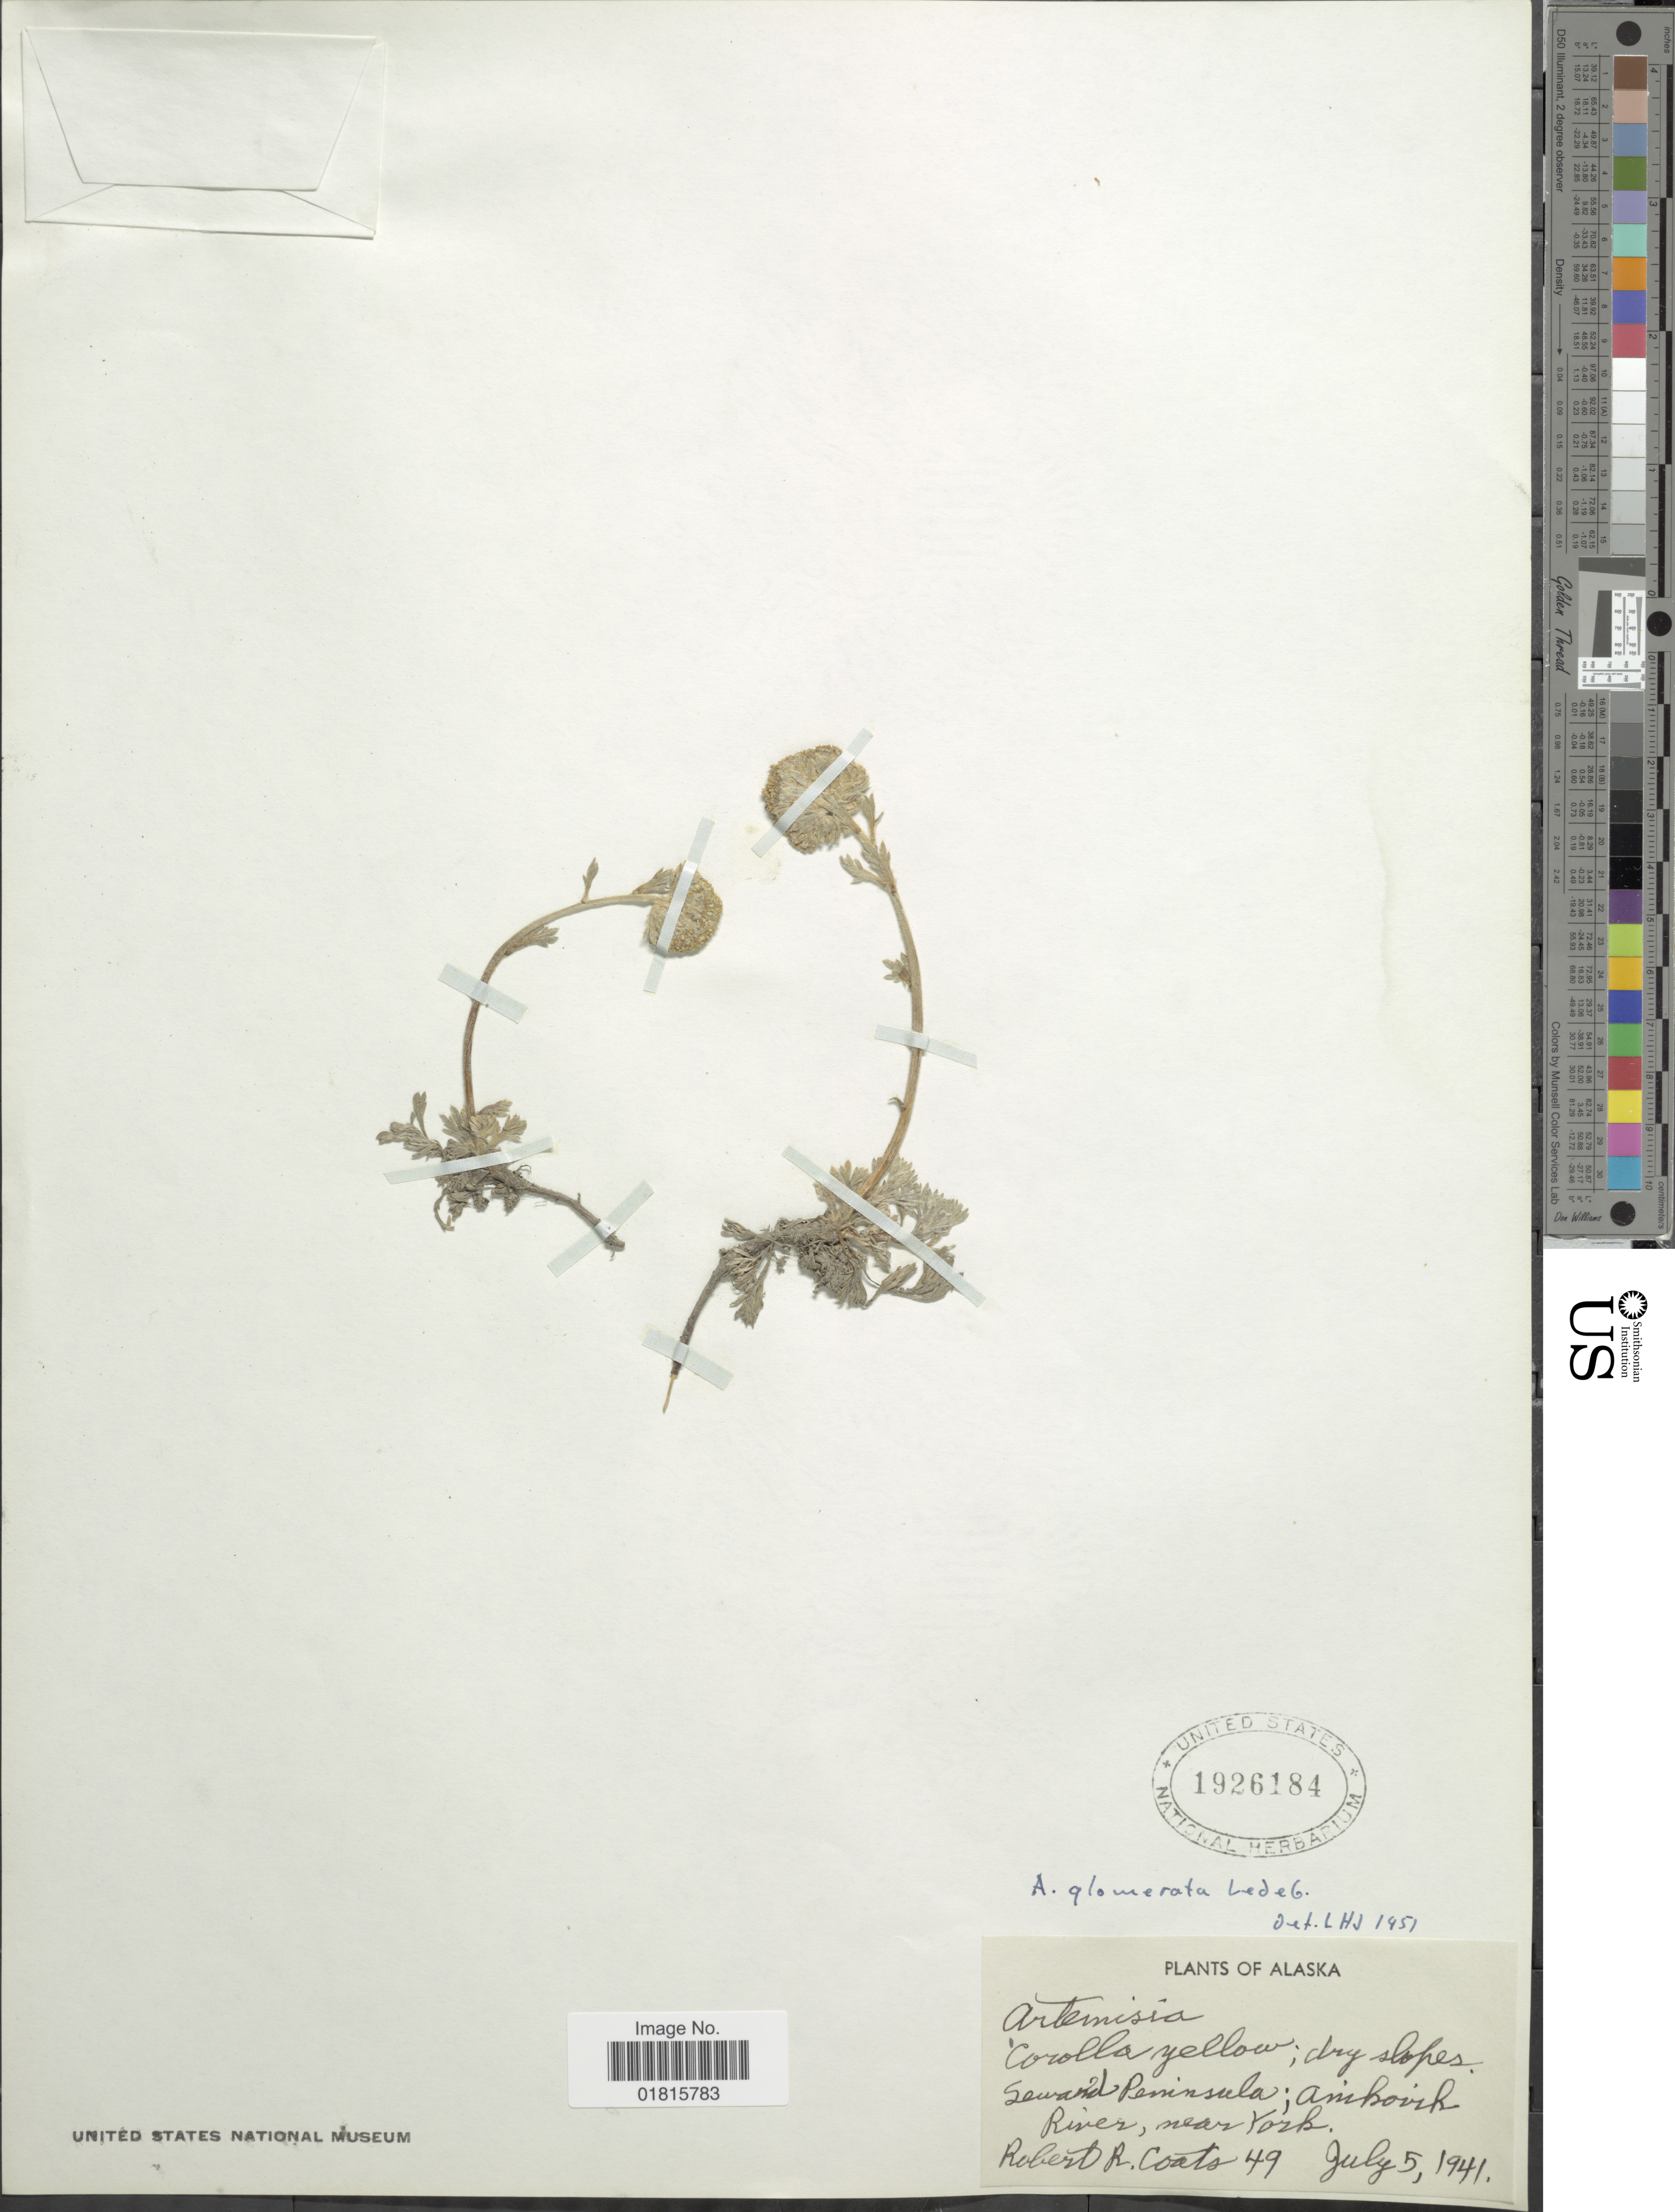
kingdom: Plantae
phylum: Tracheophyta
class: Magnoliopsida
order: Asterales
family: Asteraceae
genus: Artemisia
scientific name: Artemisia glomerata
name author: Ledeb.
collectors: R. Coats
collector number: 49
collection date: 1941-07-05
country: United States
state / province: Alaska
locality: Seward Peninsula; Anibovik River, near York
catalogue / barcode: US 1926184